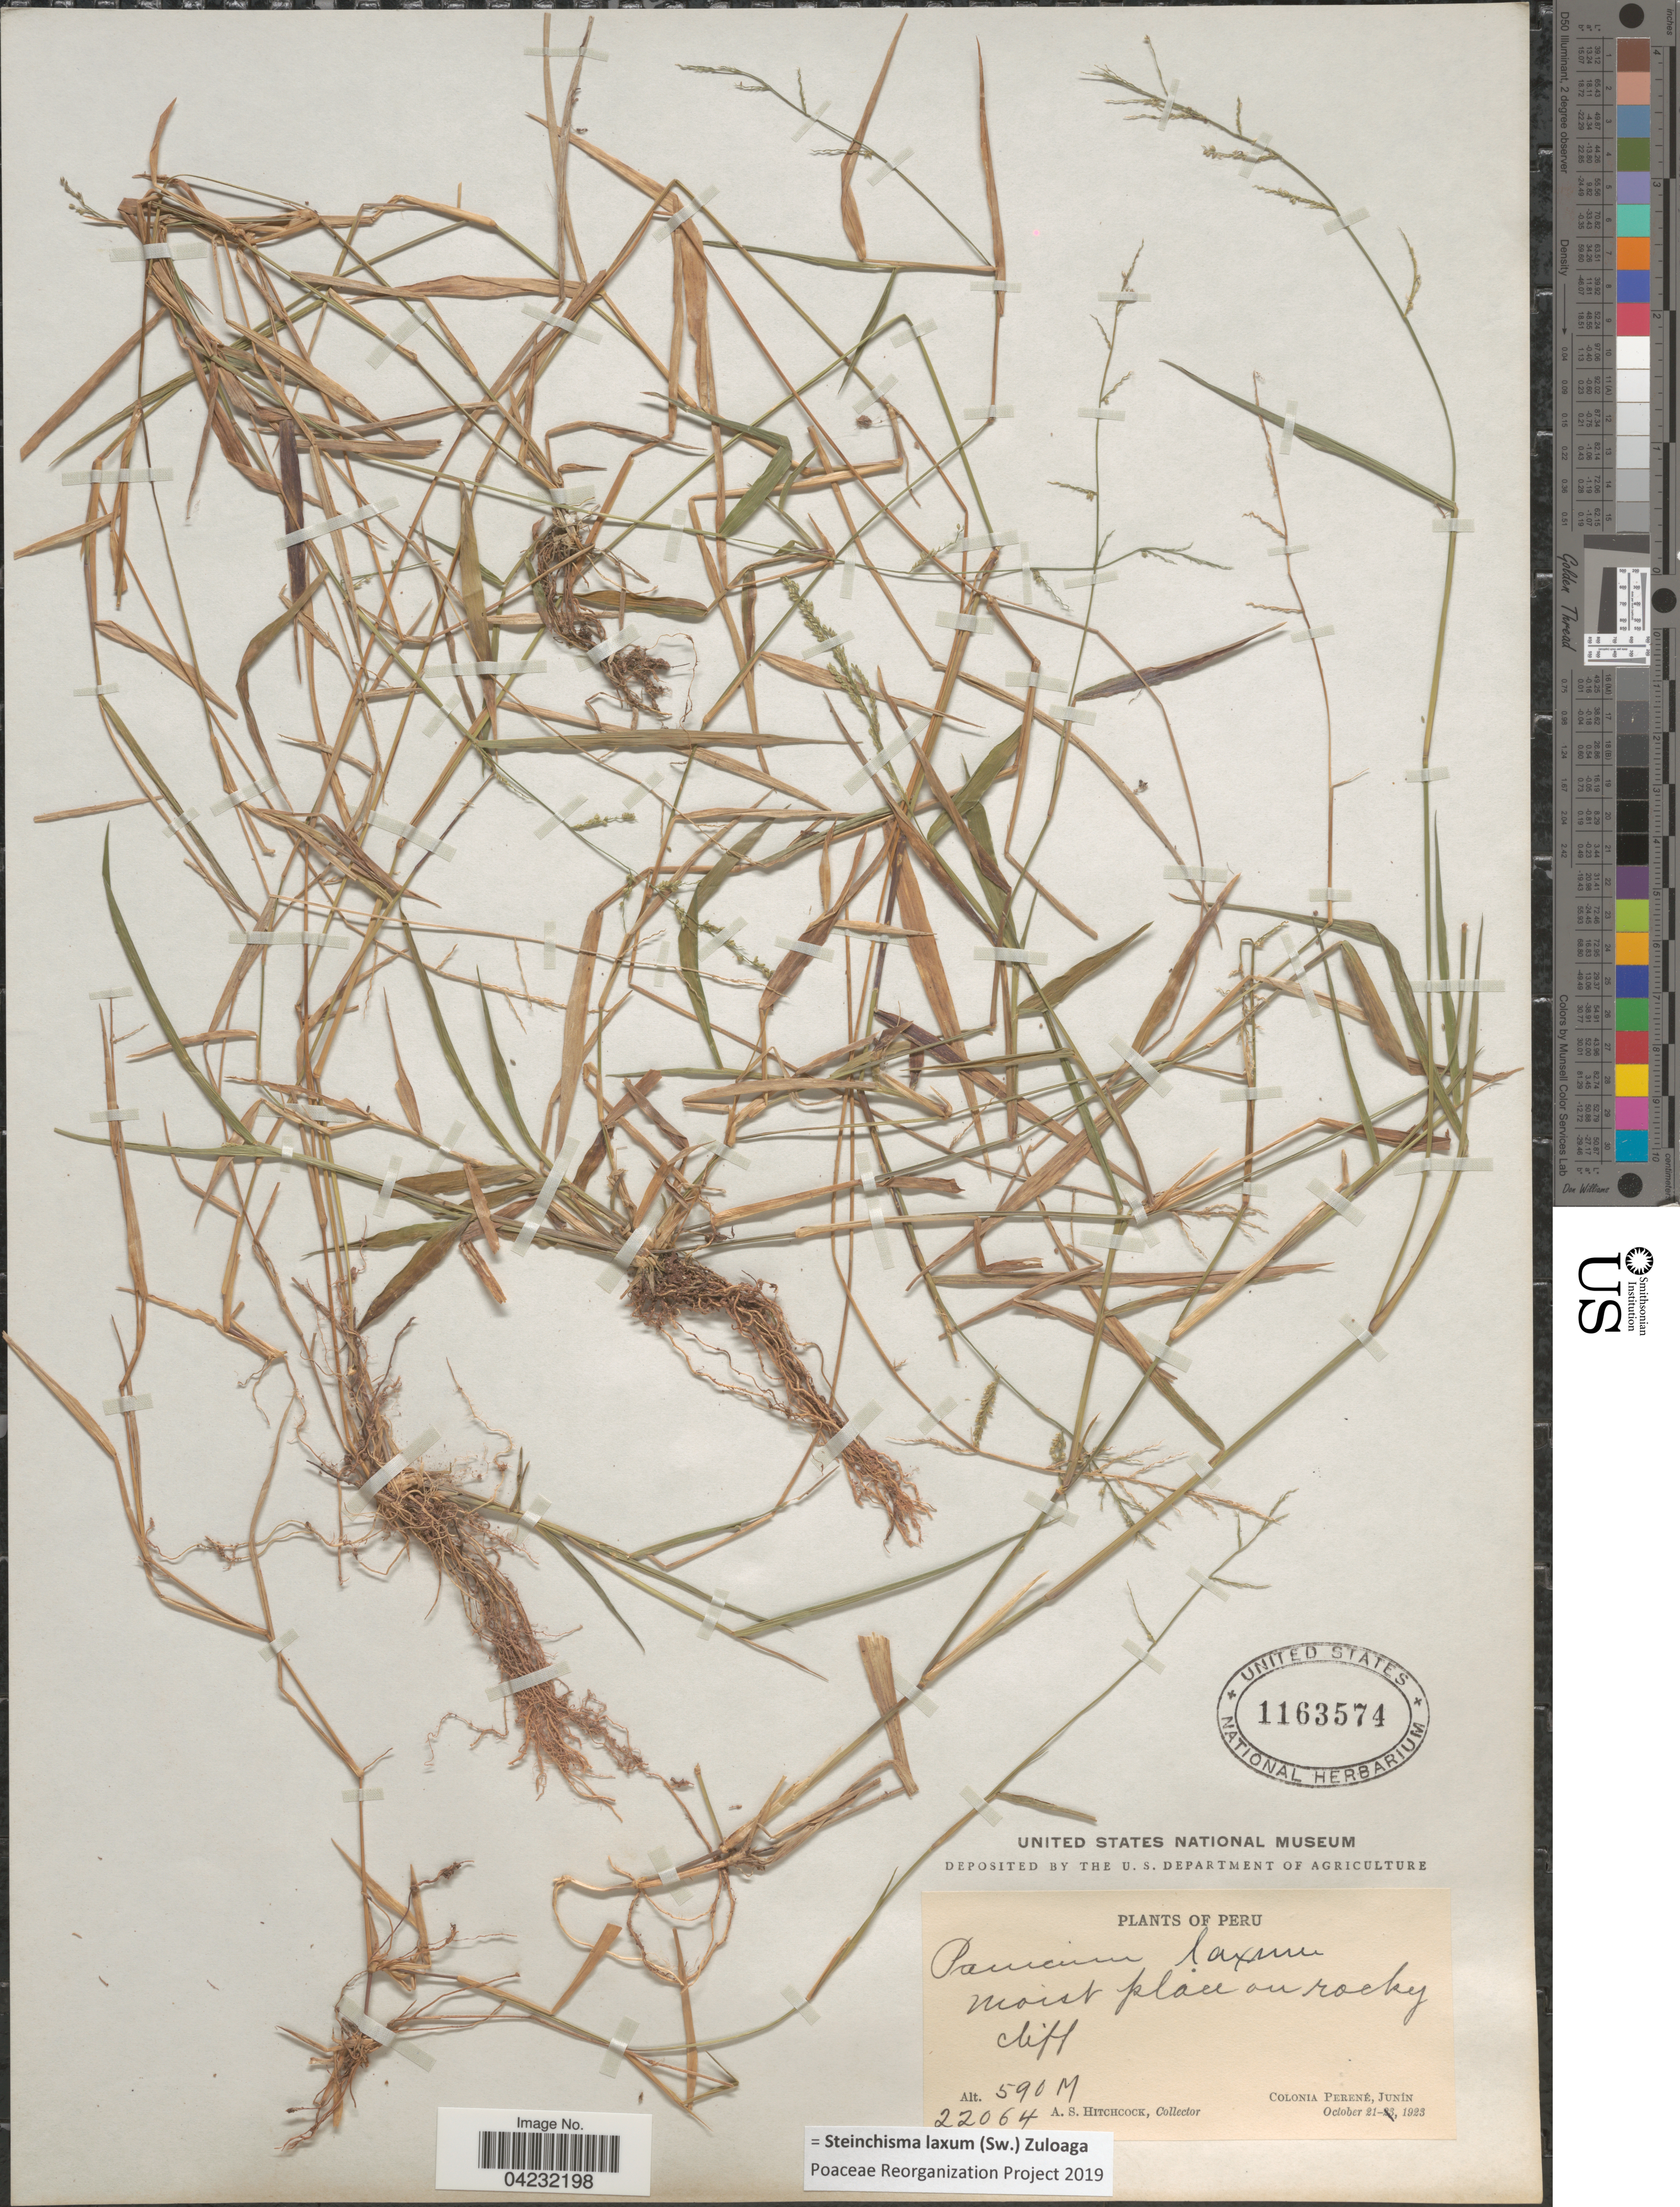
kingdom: Plantae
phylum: Tracheophyta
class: Liliopsida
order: Poales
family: Poaceae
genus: Steinchisma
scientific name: Steinchisma laxum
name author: (Sw.) Zuloaga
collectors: A. S. Hitchcock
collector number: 22064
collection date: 1923-10-21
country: Peru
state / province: Junín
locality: Colonia Perené.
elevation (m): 590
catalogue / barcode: US 1163574